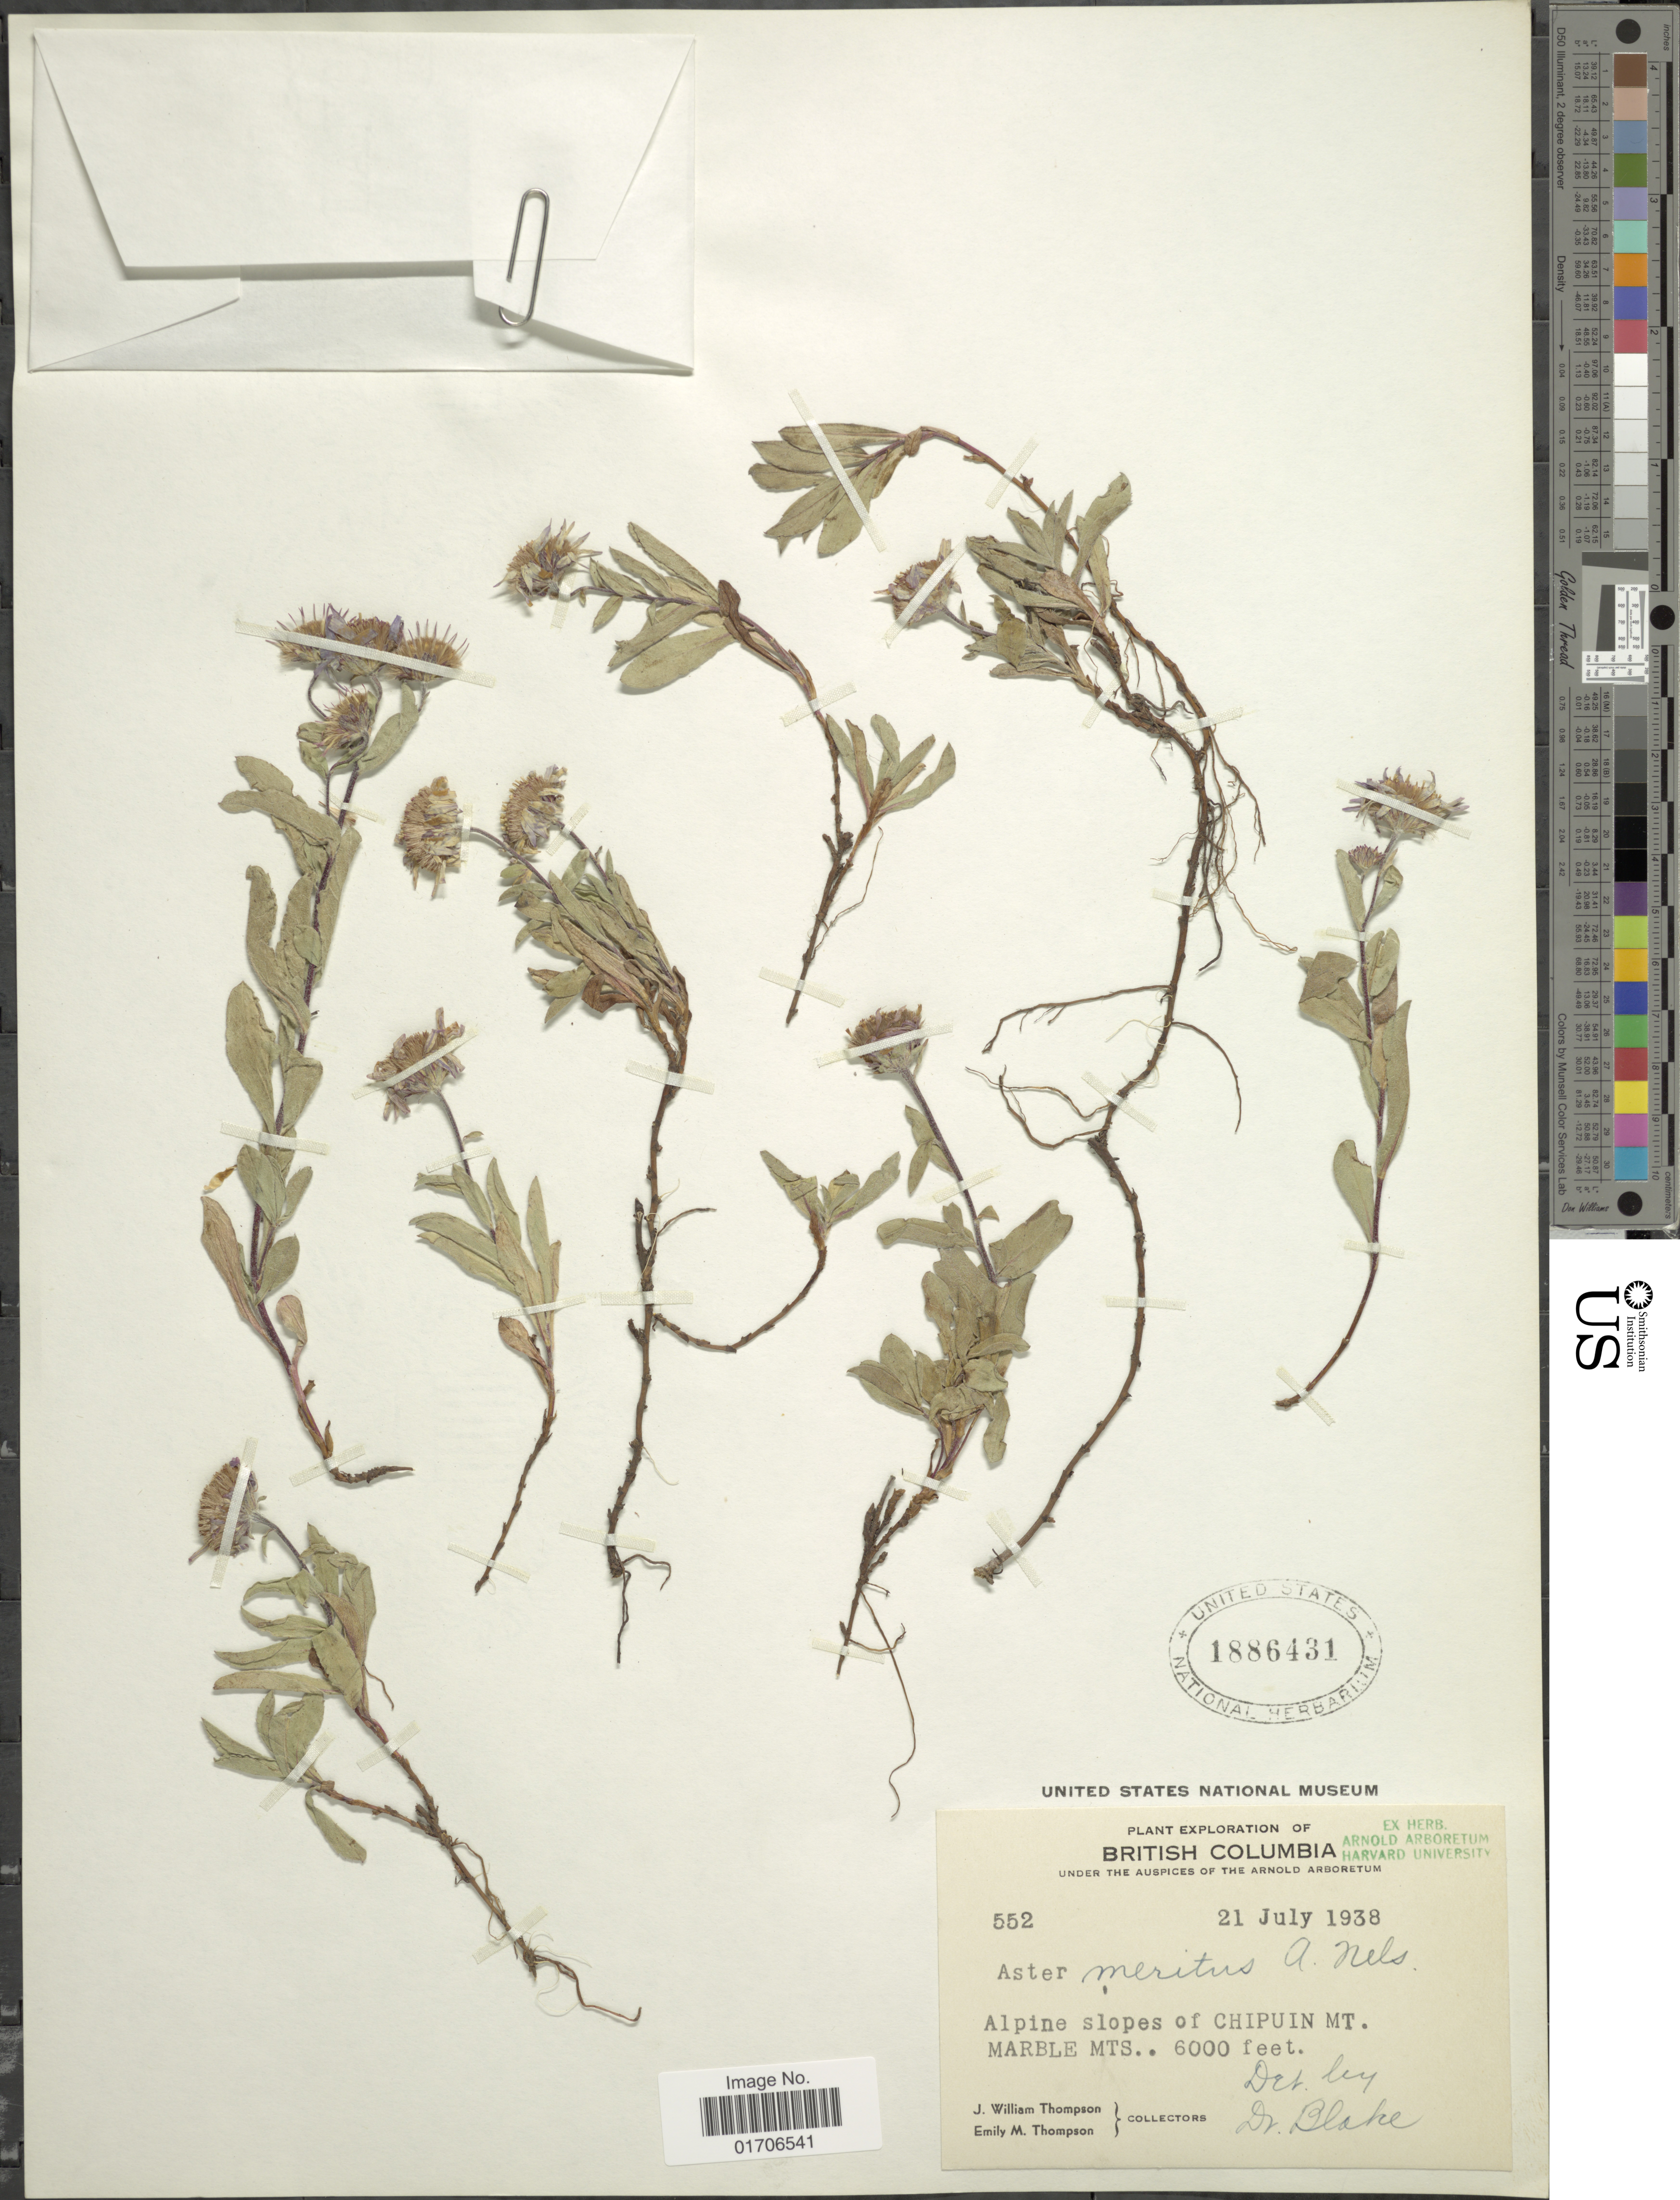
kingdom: Plantae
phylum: Tracheophyta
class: Magnoliopsida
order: Asterales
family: Asteraceae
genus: Eurybia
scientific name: Eurybia merita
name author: (A. Nelson) G.L. Nesom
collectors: J. W. Thompson & E. M. Thompson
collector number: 552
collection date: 1938-07-21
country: Canada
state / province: British Columbia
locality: Alpine slopes of Chipuin Mt. Marble Mts.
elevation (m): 1829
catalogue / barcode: US 1886431